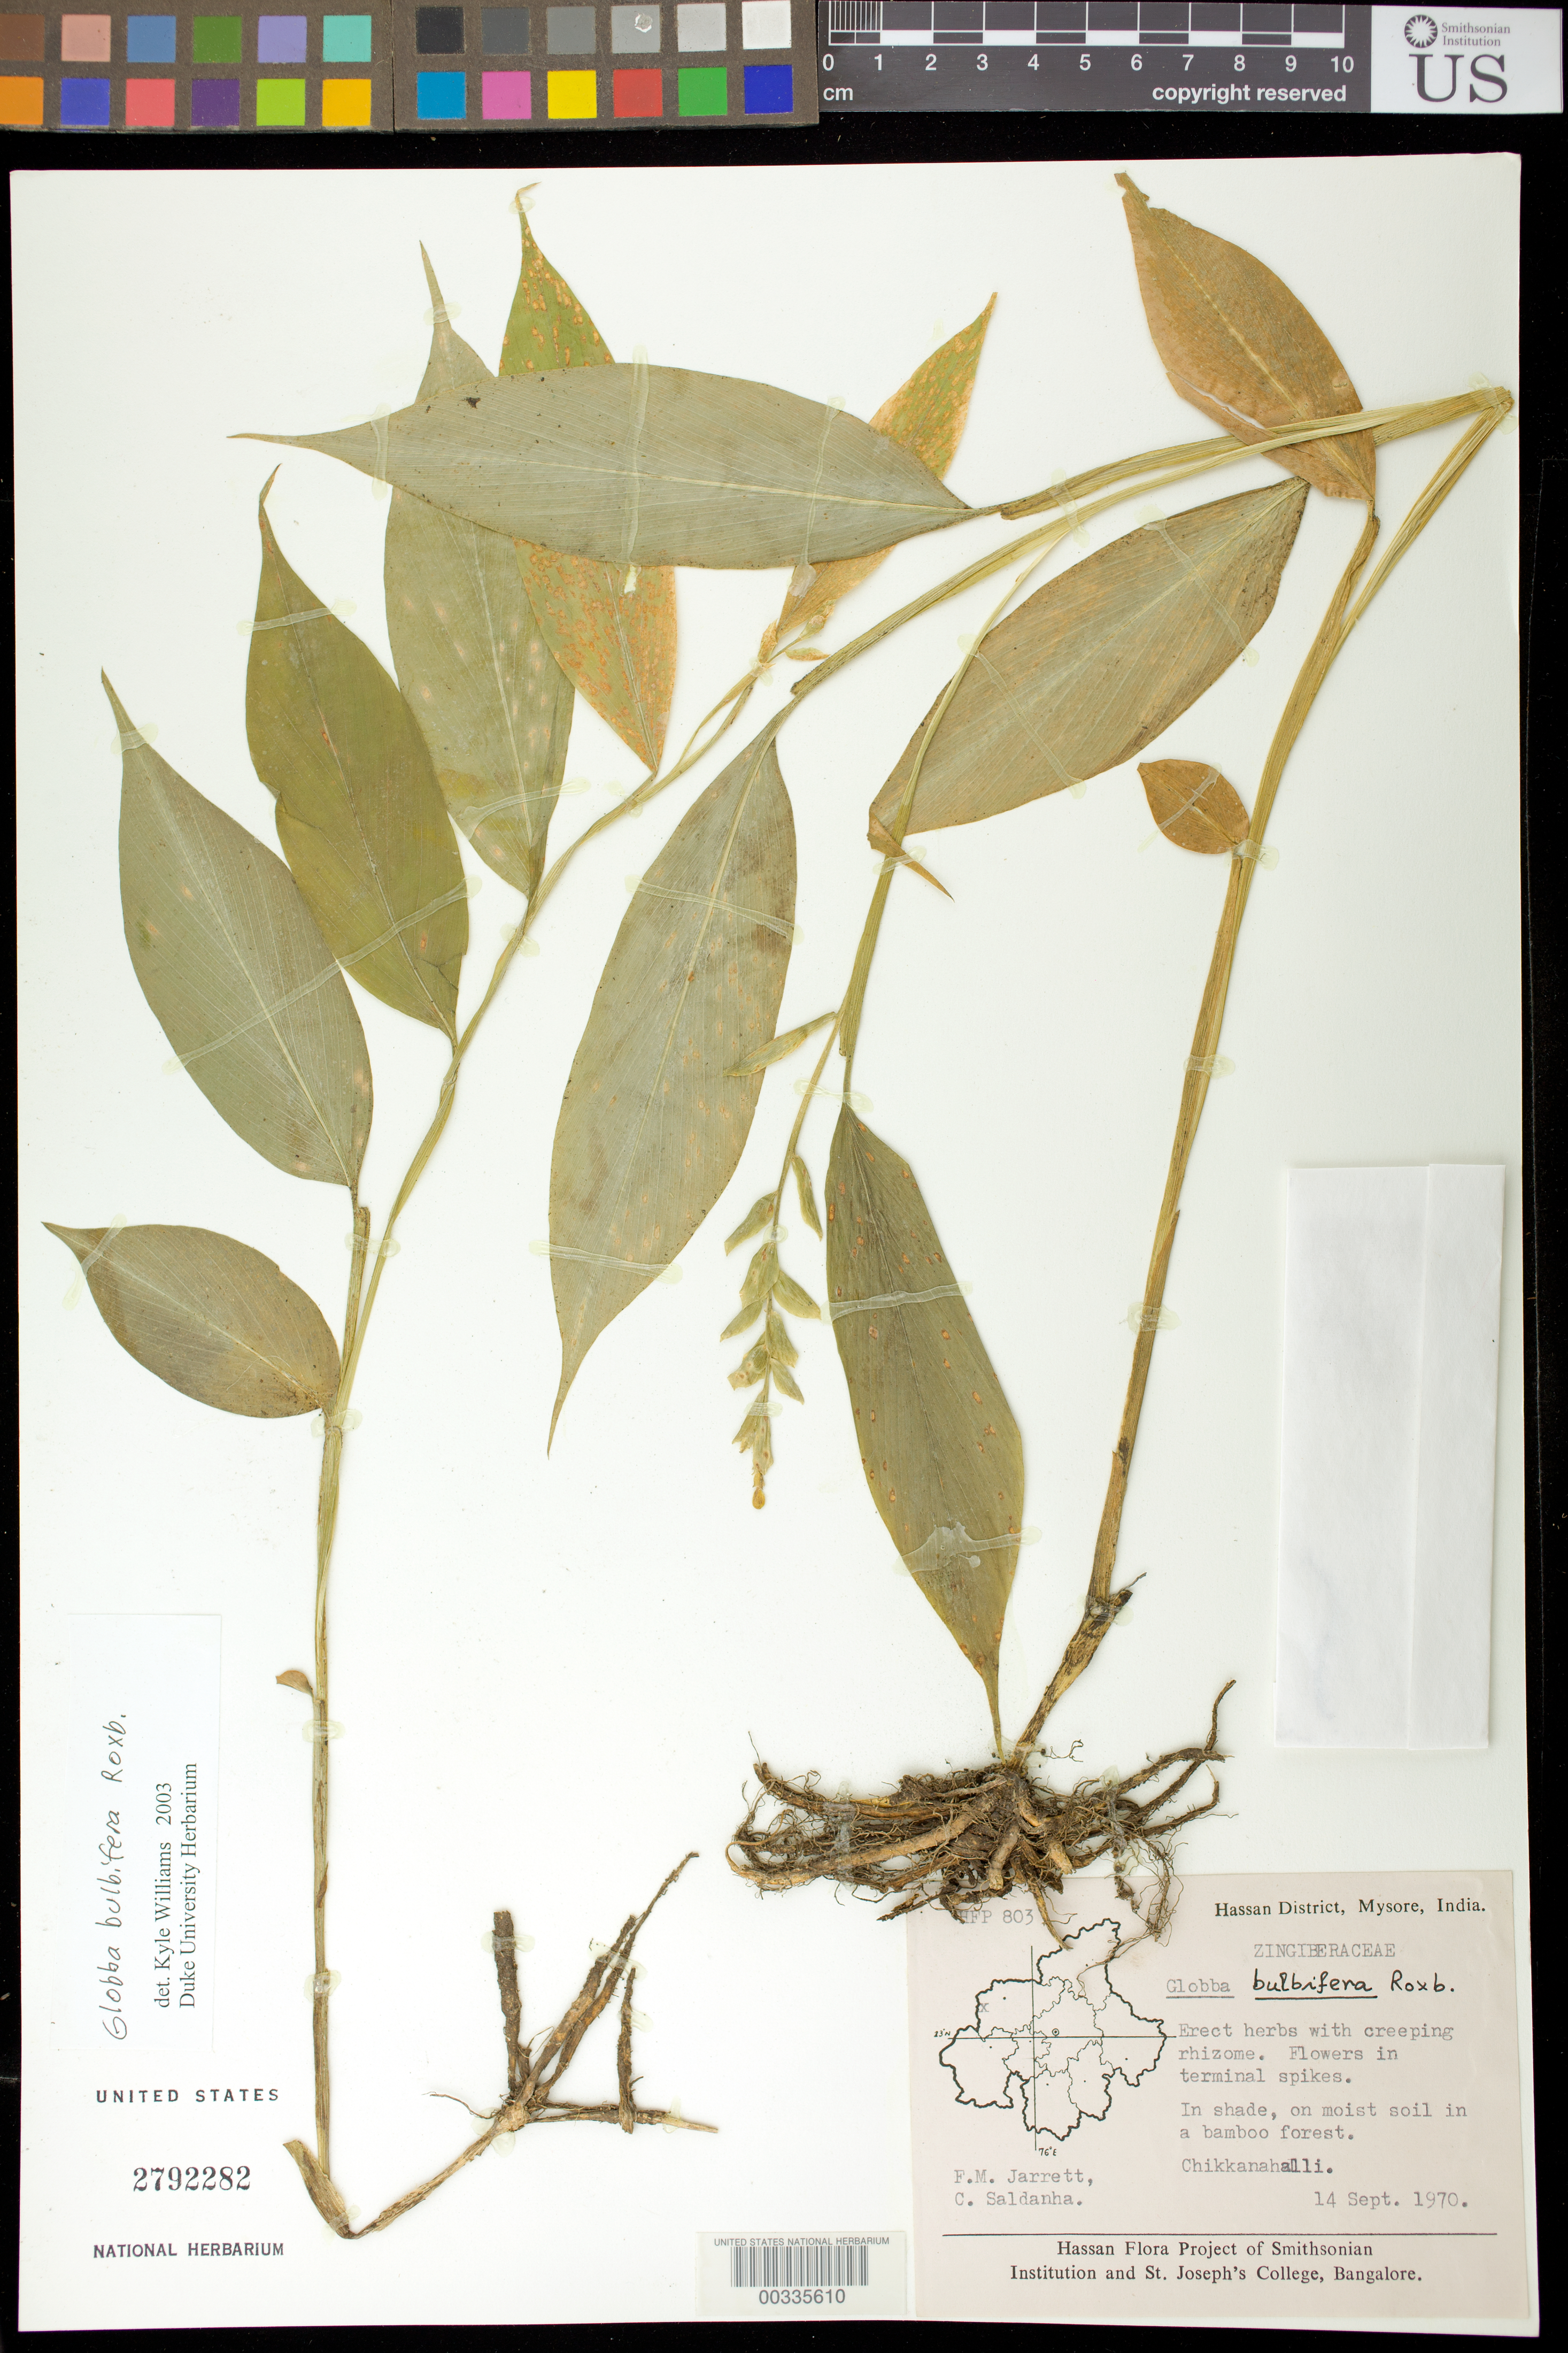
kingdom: Plantae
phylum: Tracheophyta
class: Liliopsida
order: Zingiberales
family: Zingiberaceae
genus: Globba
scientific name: Globba bulbifera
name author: Roxb.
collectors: F. M. Jarrett & C. J. Saldanha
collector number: Hfp 803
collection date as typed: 14 Sep 1970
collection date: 1970-09-14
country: India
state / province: Karnataka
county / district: Hassan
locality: Chikkanahalli, mysore state [mysore state = karnataka.]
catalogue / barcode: US 2792282